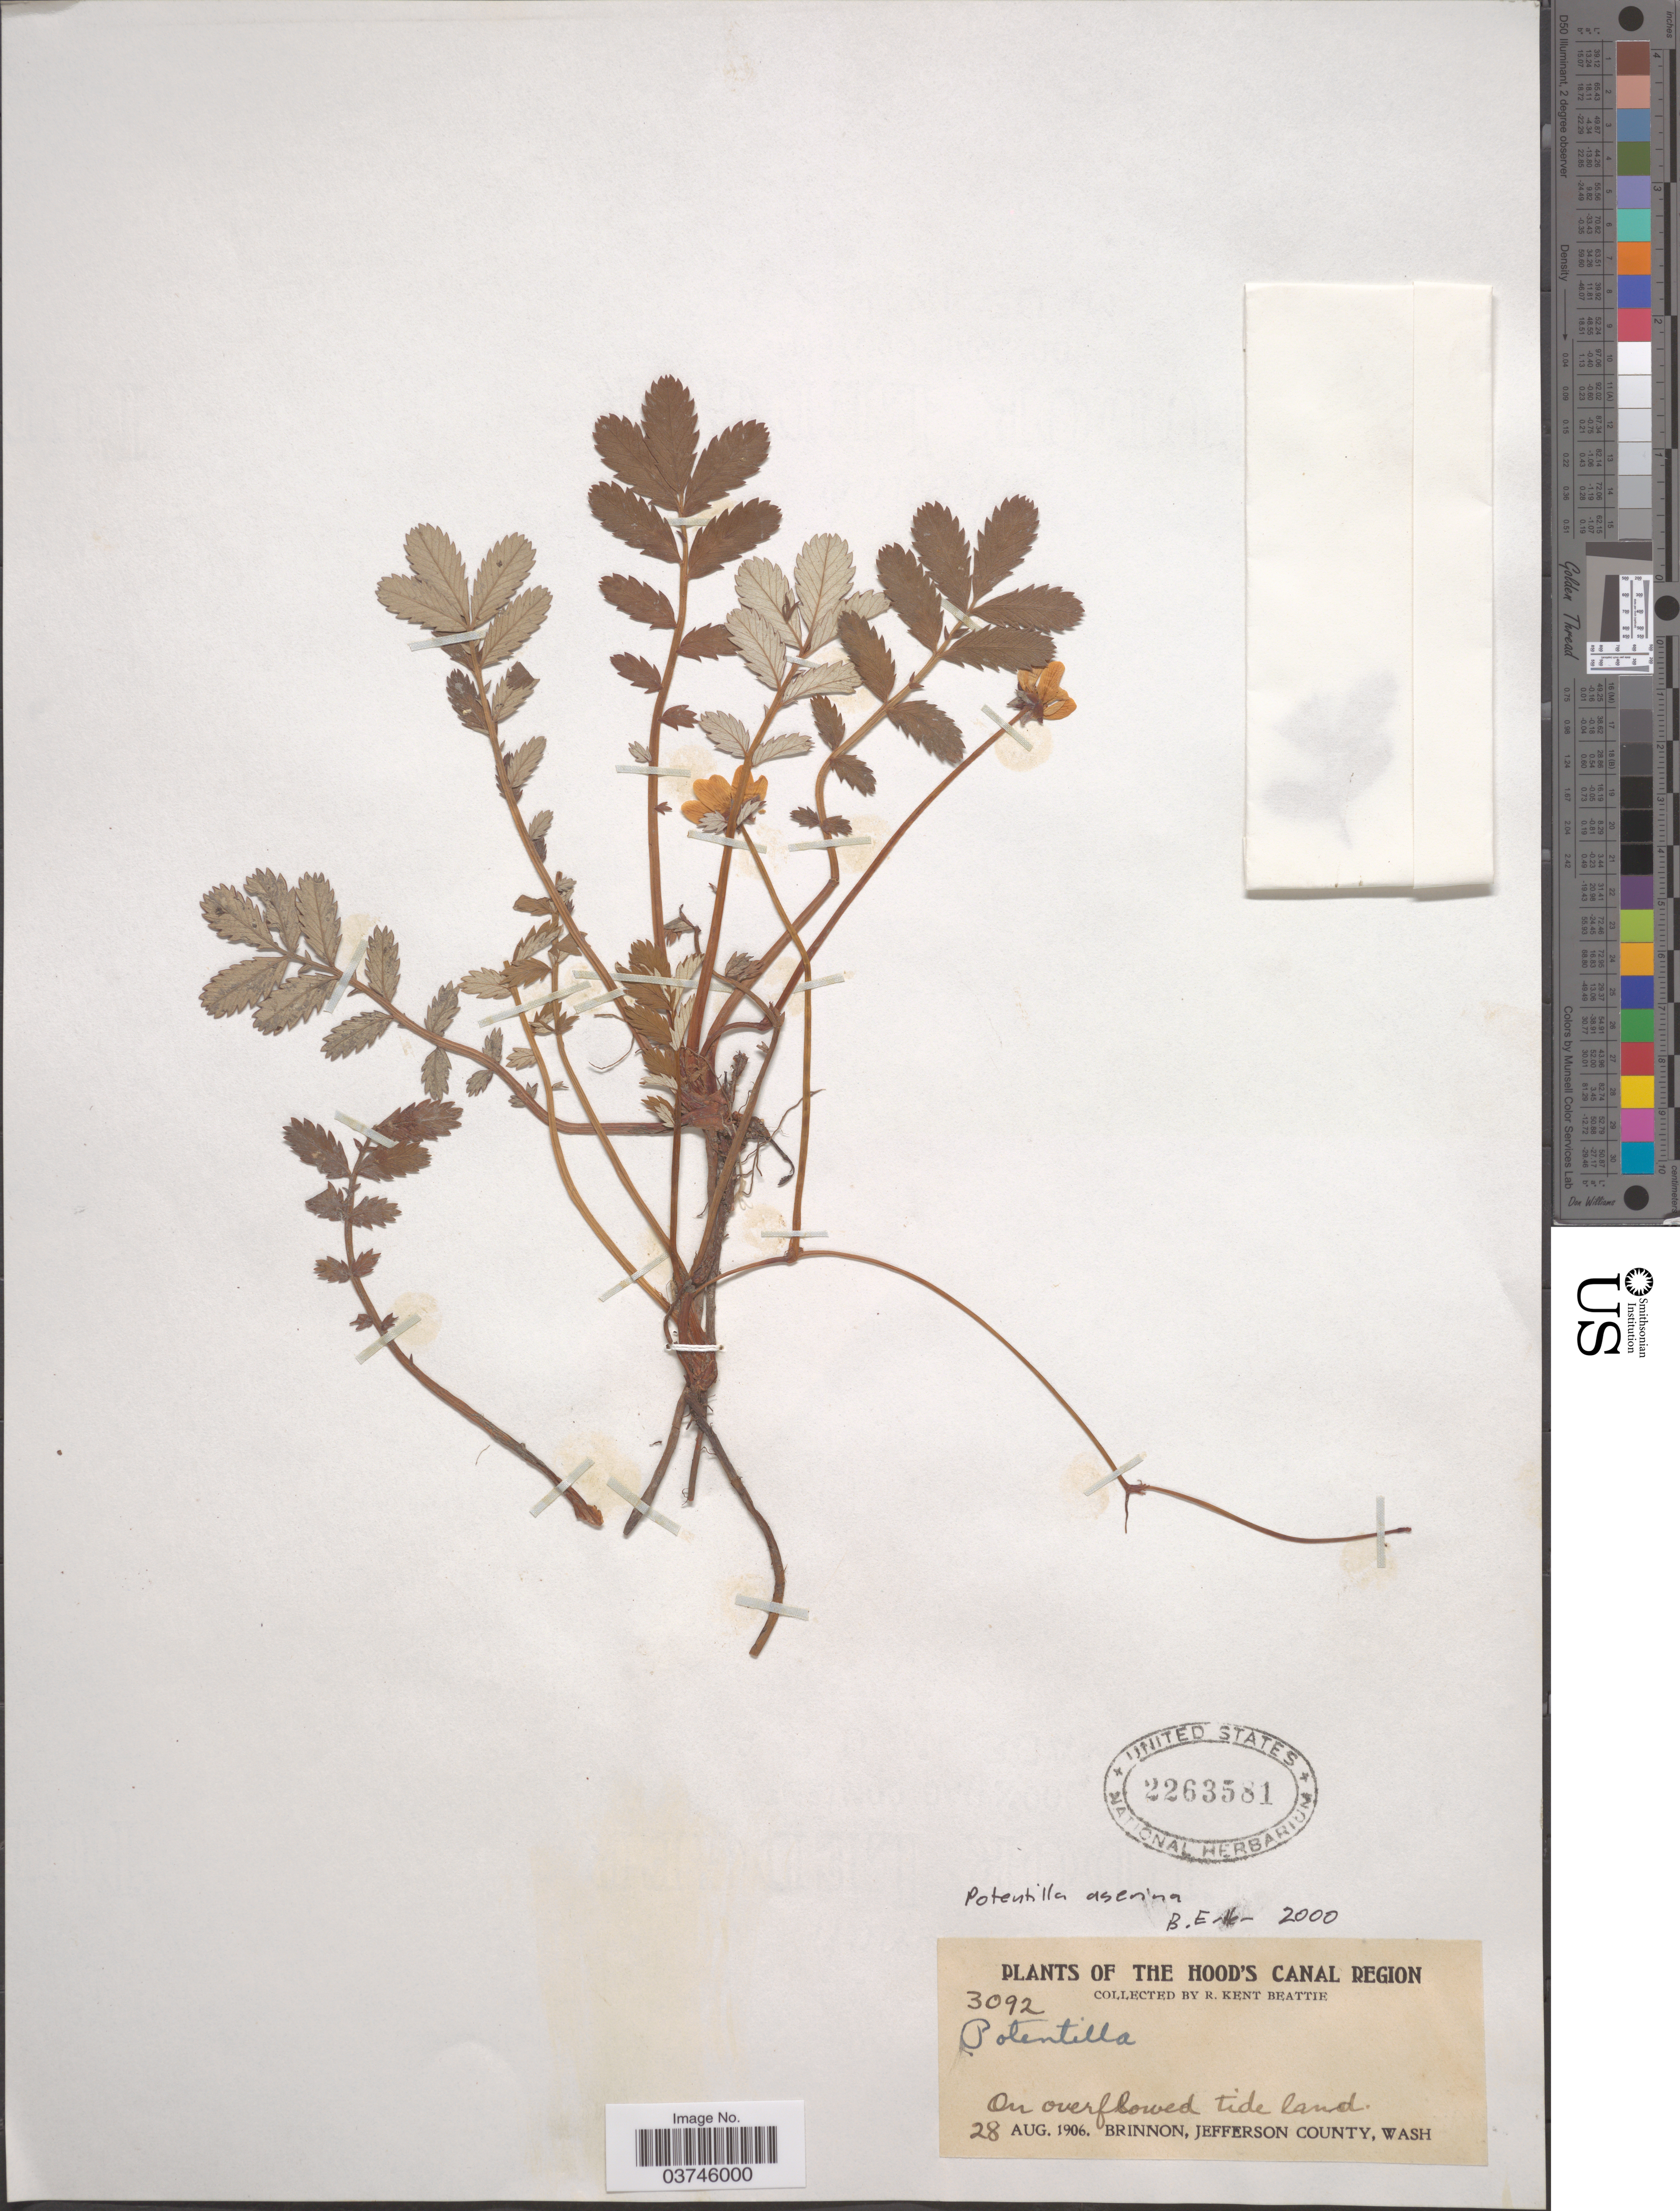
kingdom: Plantae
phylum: Tracheophyta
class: Magnoliopsida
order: Rosales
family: Rosaceae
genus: Argentina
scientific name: Argentina anserina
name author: (L.) Rydb.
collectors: R. K. Beattie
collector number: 3092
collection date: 1906-08-28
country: United States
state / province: Washington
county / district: Jefferson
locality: The Hood's Canal Region. Brinnon, Jefferson County.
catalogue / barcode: US 2263581